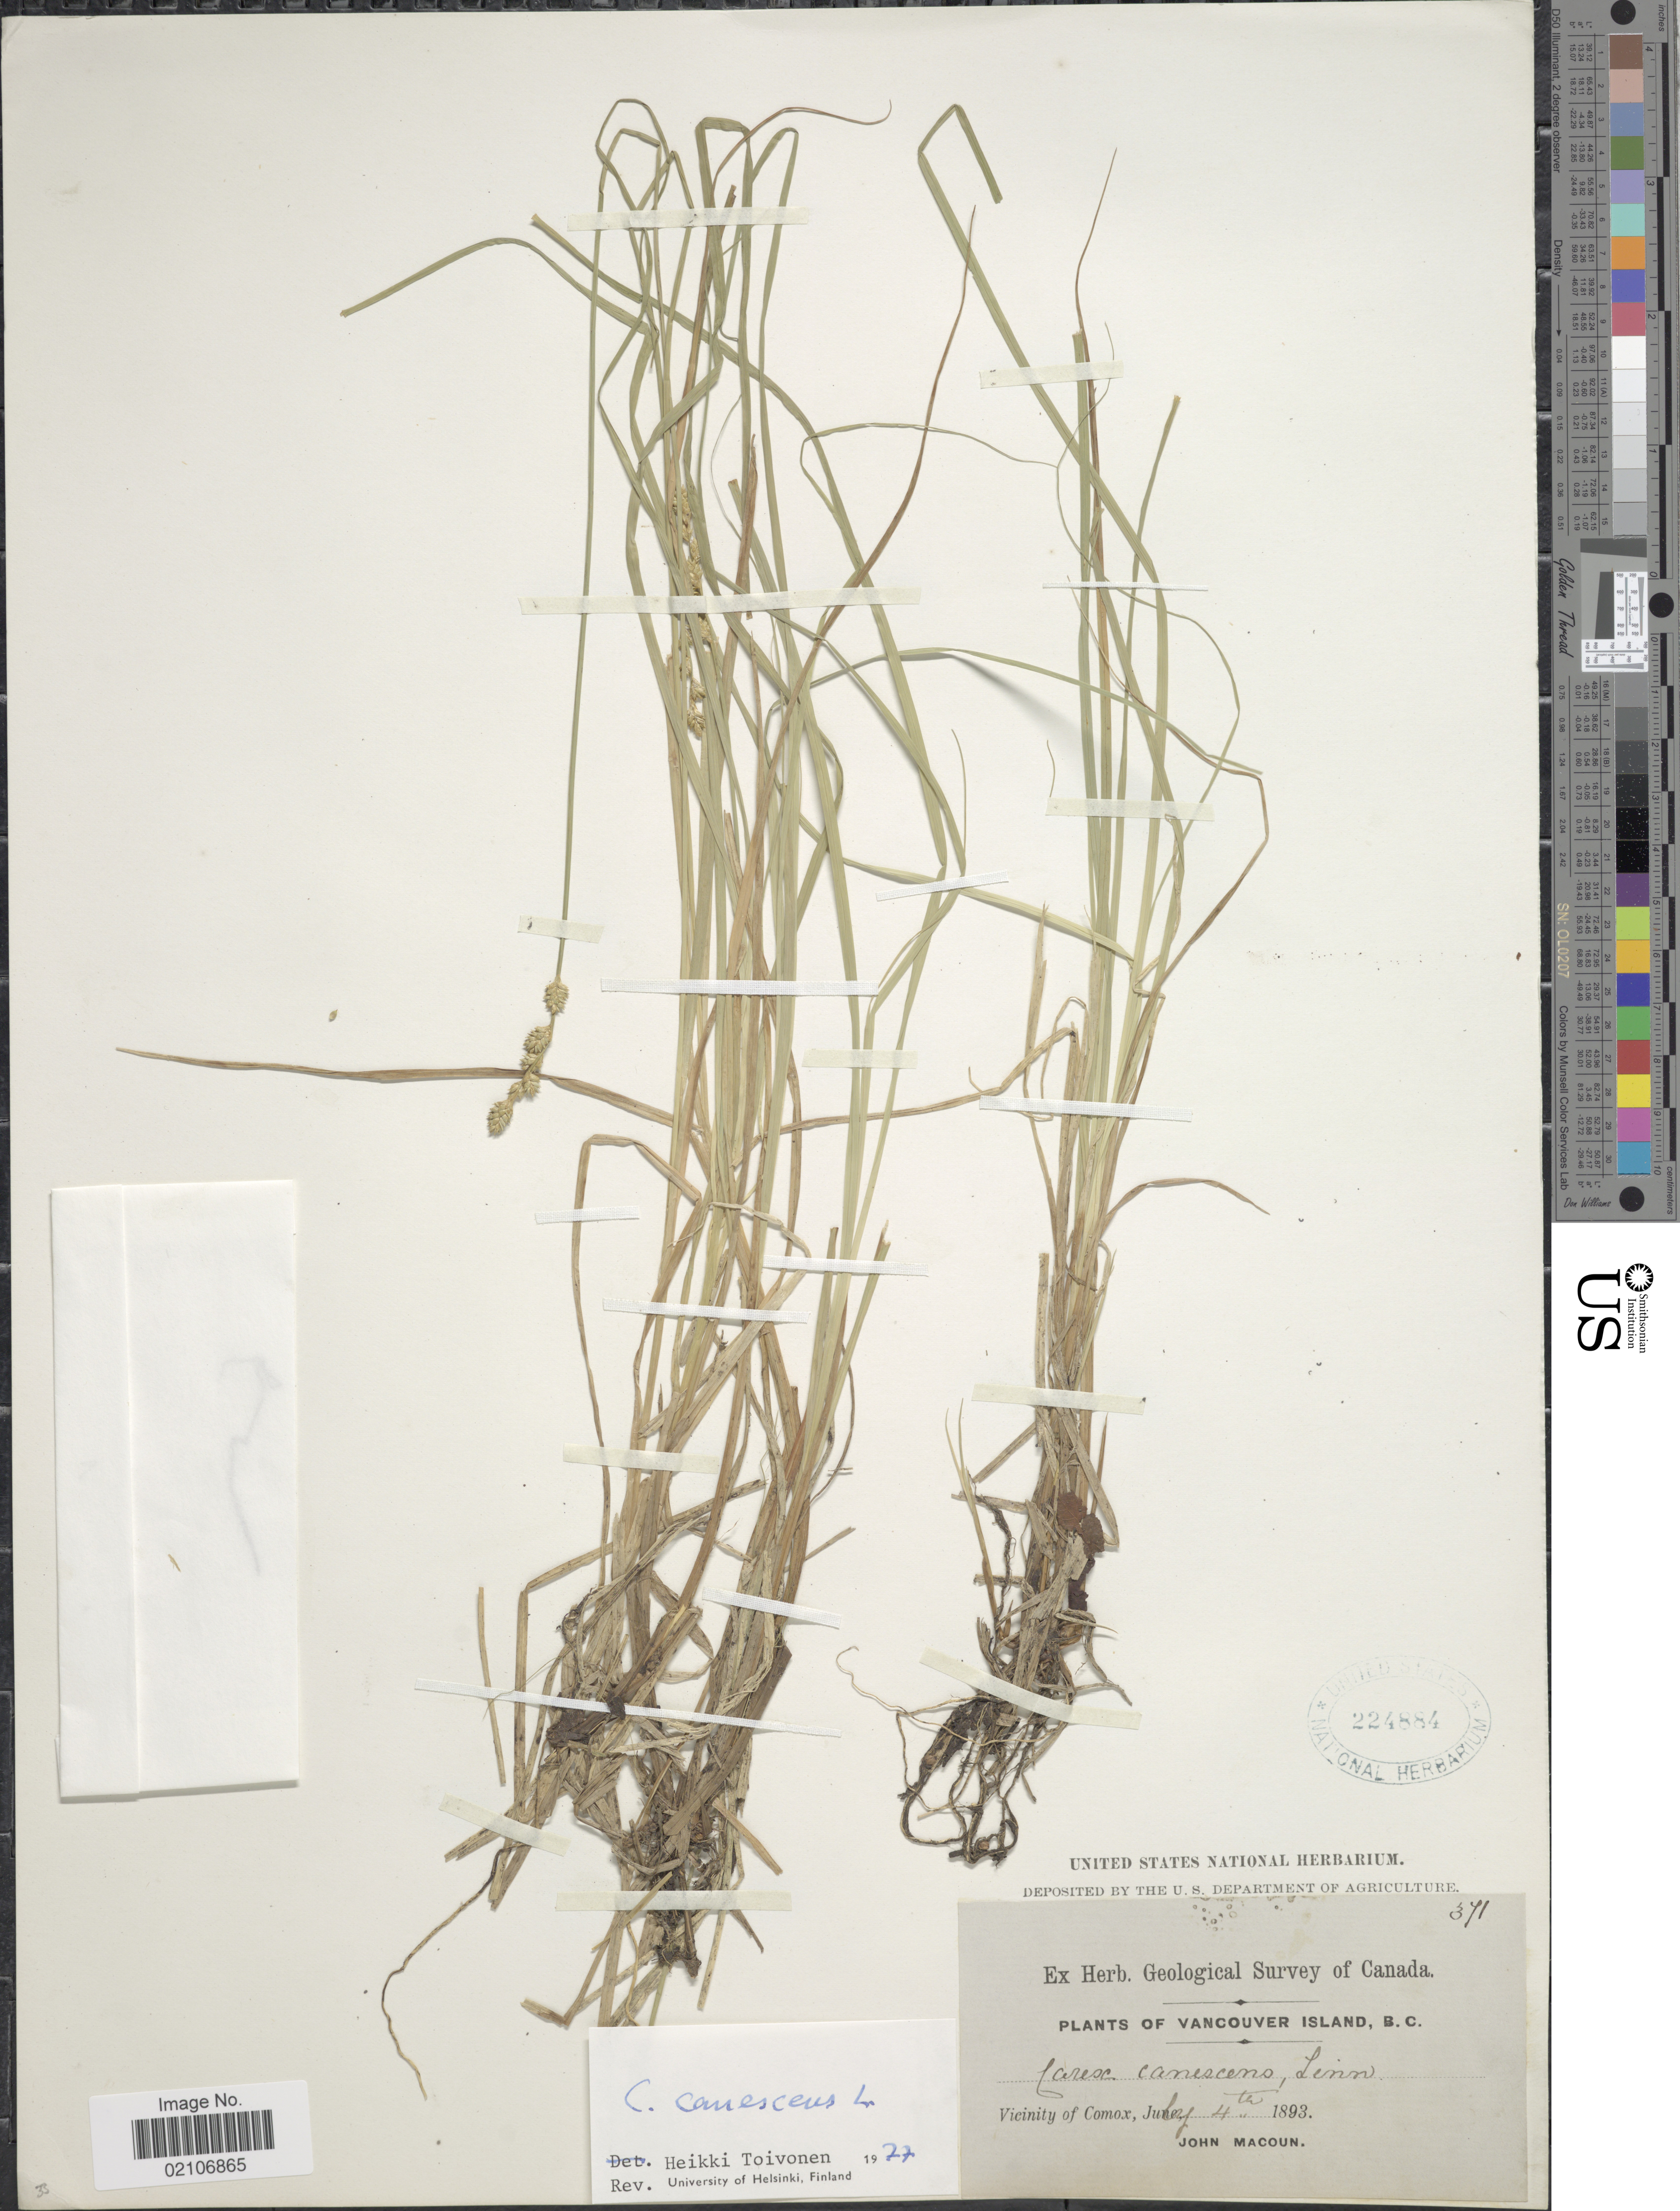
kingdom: Plantae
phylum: Tracheophyta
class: Liliopsida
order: Poales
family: Cyperaceae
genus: Carex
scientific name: Carex canescens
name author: L.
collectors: J. Macoun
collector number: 371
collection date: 1893-07-04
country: Canada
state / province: British Columbia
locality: Vancouver Island. Vicinity of Comox.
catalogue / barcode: US 224884